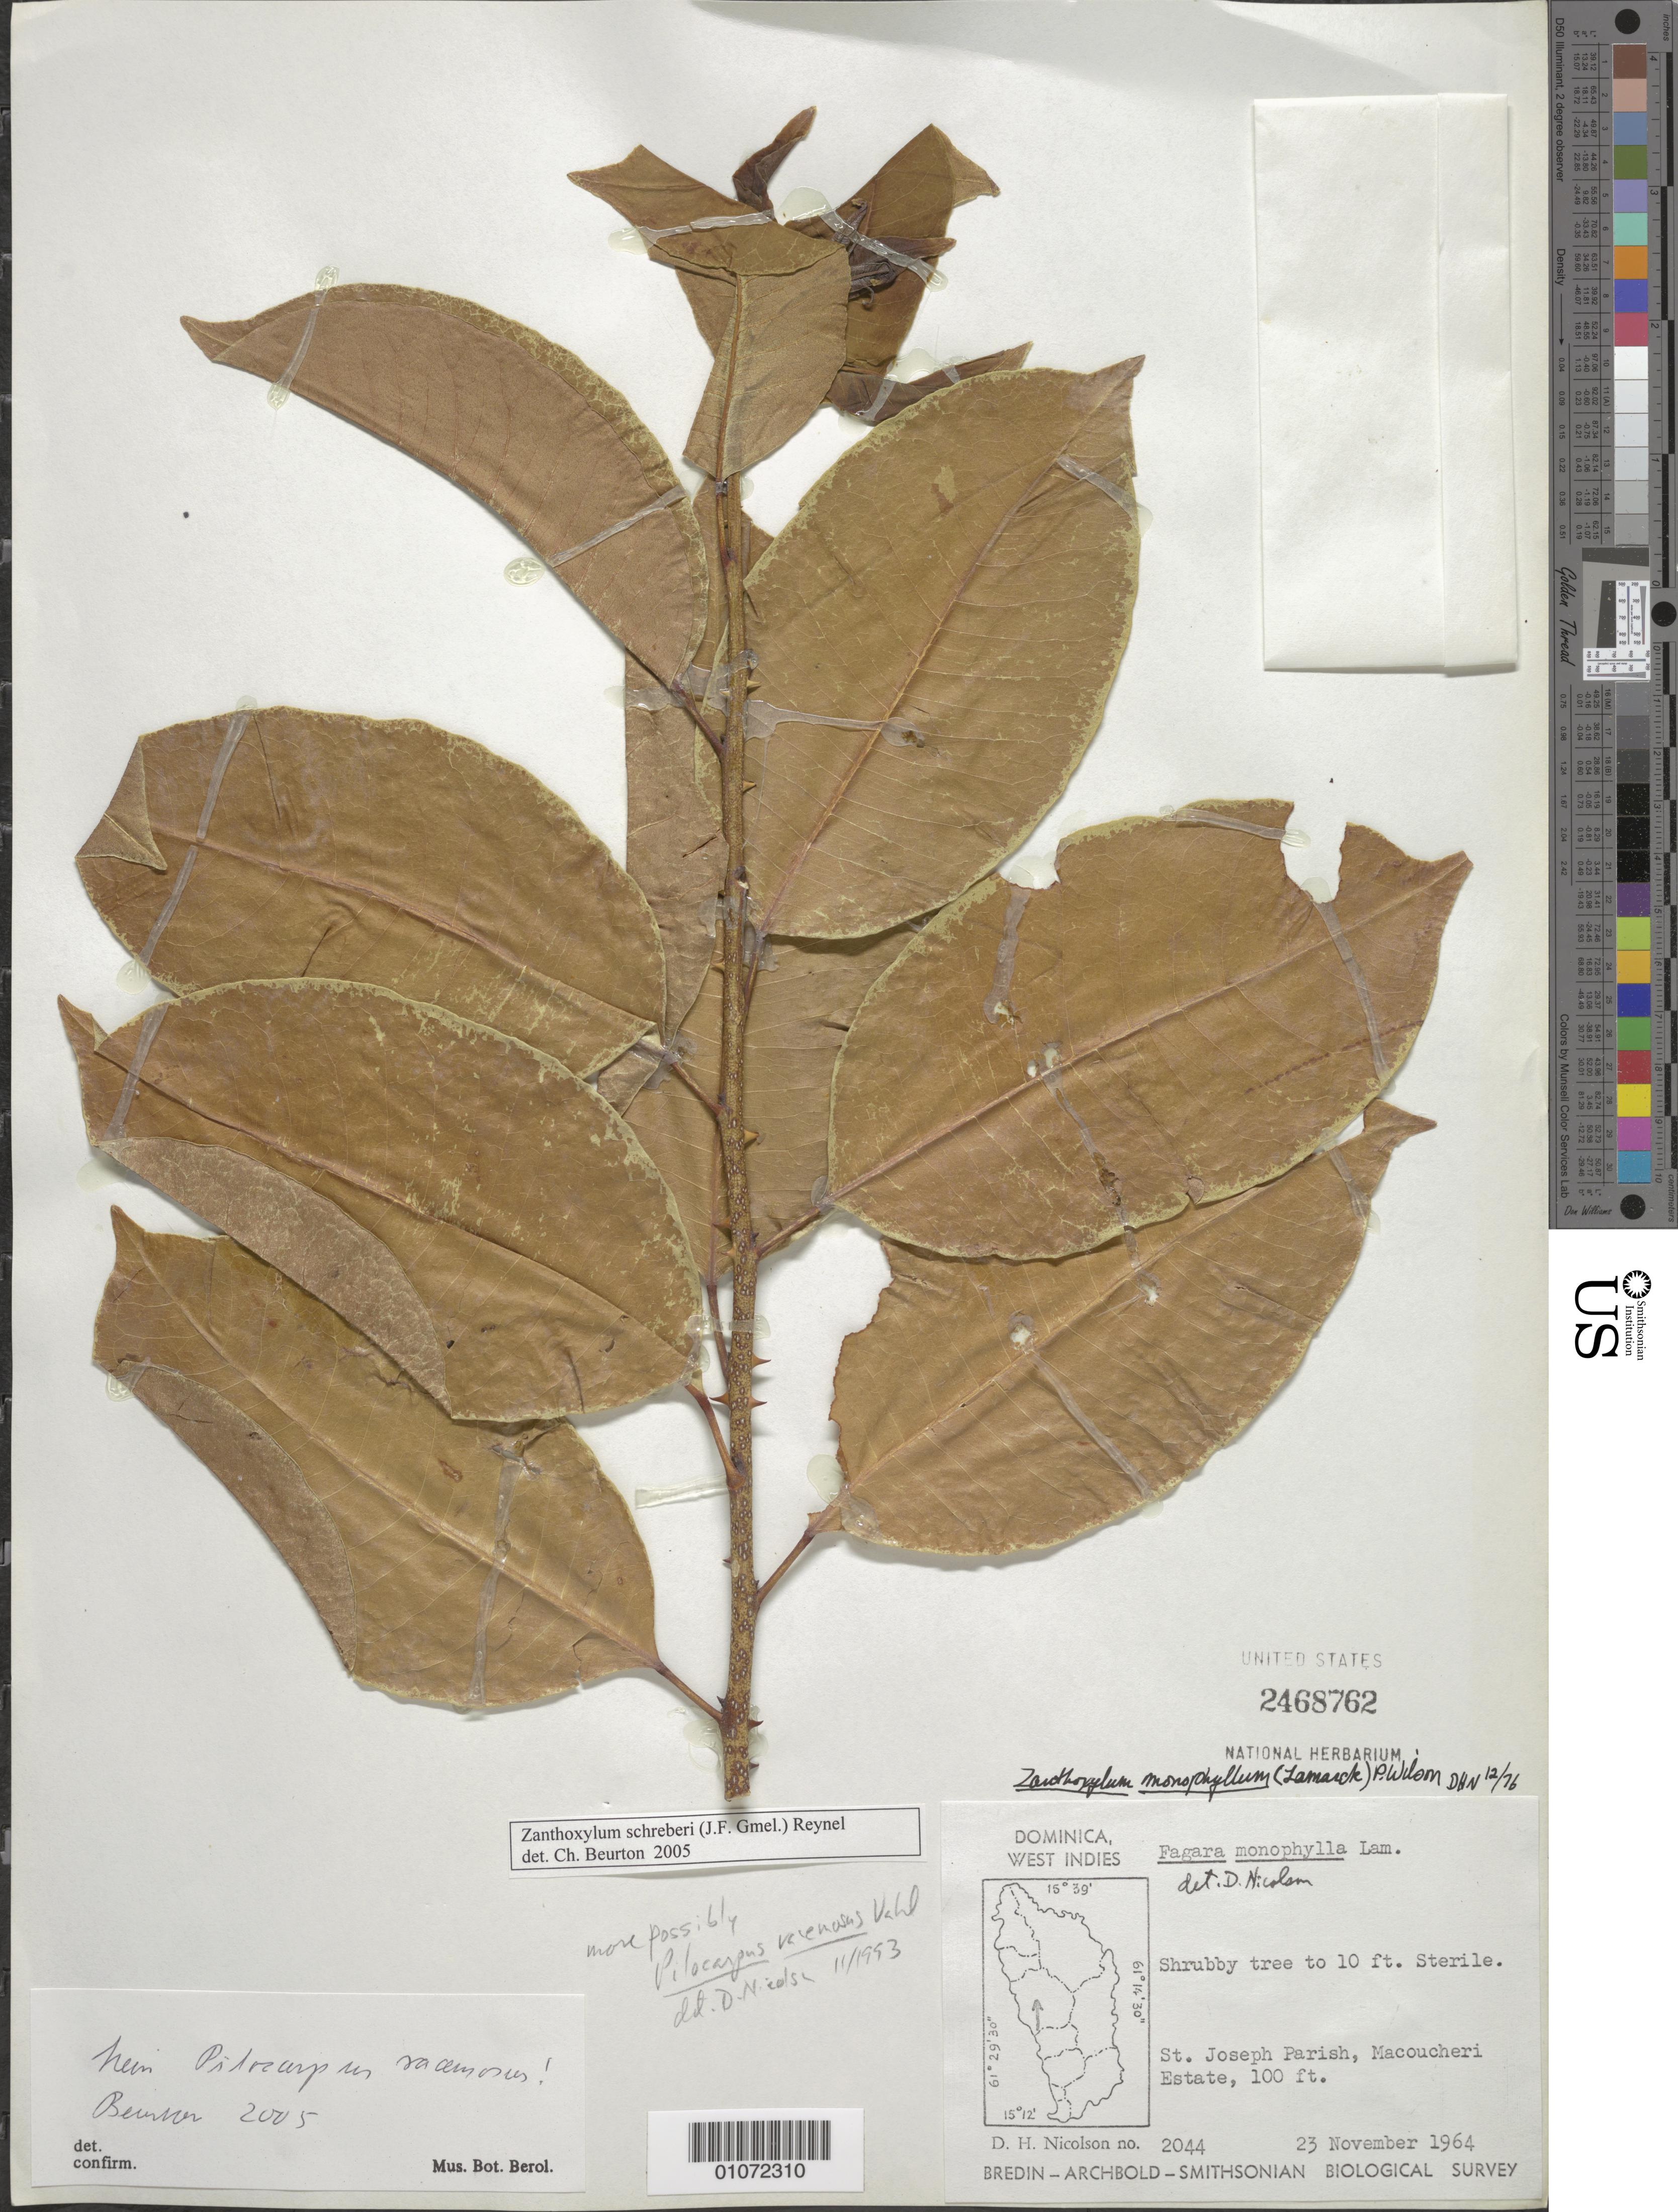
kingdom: Plantae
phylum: Tracheophyta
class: Magnoliopsida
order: Sapindales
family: Rutaceae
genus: Zanthoxylum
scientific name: Zanthoxylum monophyllum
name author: (Lam.) P. Wilson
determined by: Nicolson, Dan H.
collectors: C. Reynel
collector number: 2044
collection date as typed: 2005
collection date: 2005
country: Dominica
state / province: St. Joseph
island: Dominica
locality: Macoucheri Estate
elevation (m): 30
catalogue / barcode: US 2468762